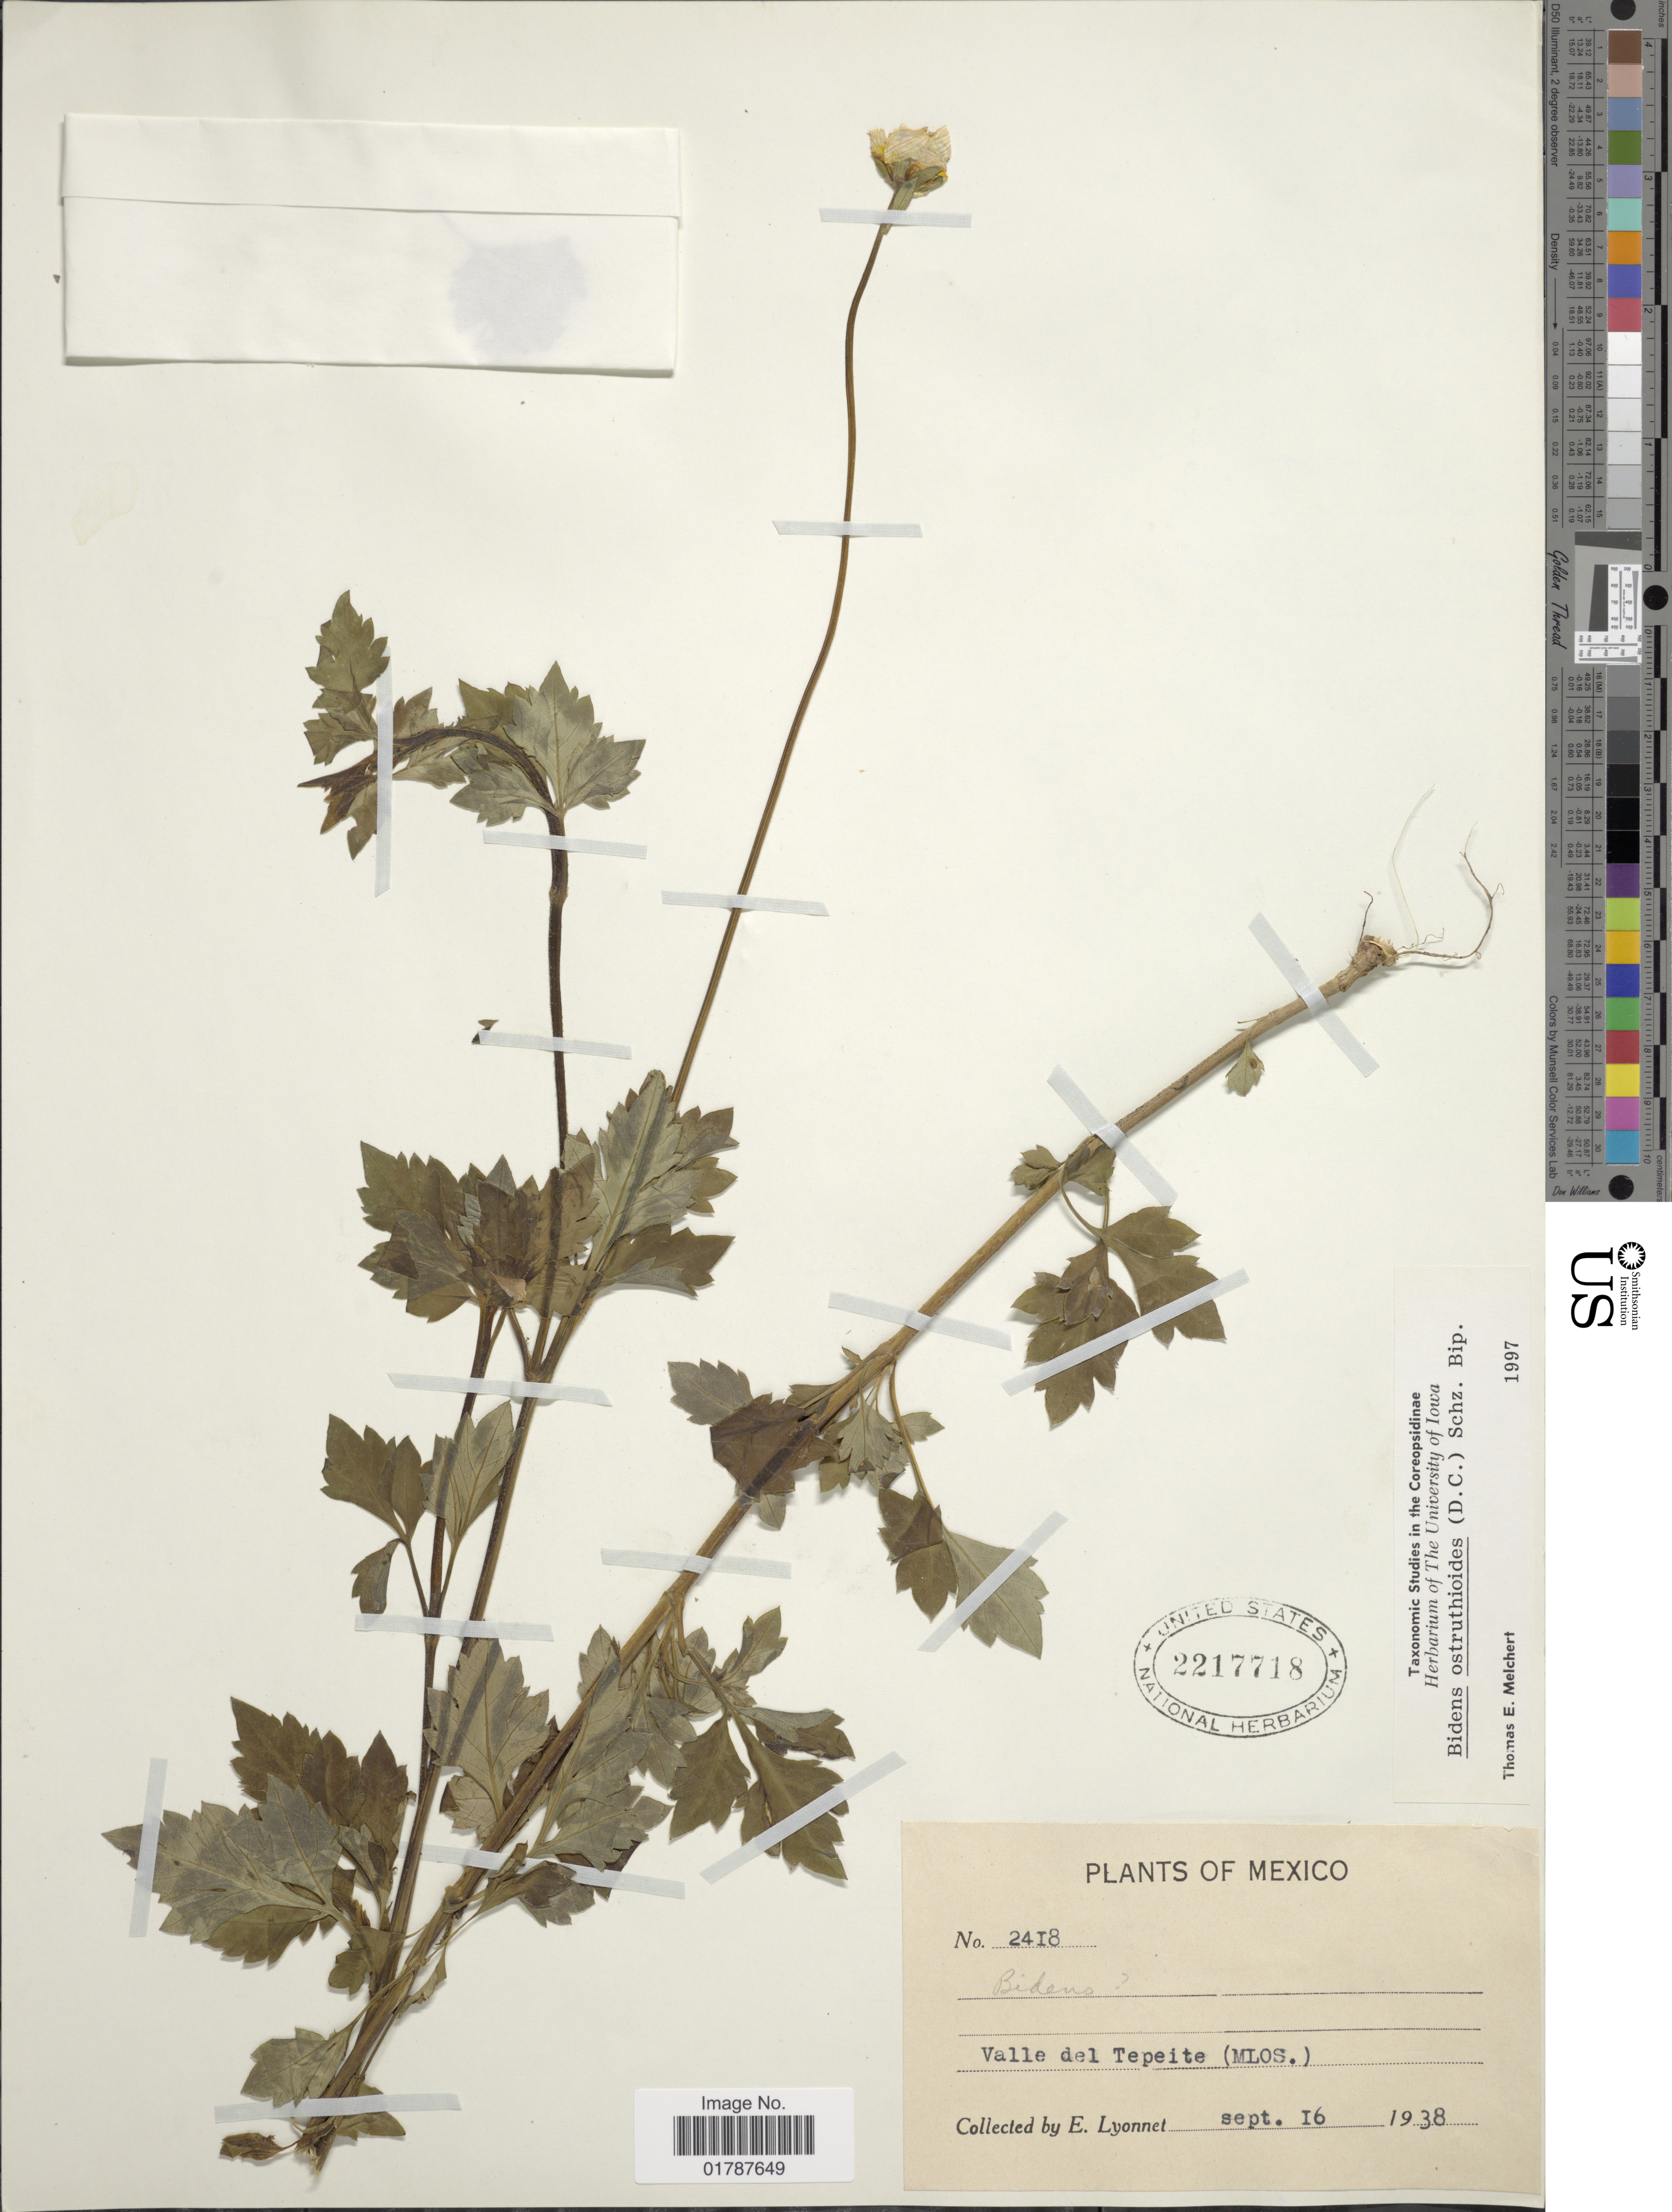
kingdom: Plantae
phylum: Tracheophyta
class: Magnoliopsida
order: Asterales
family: Asteraceae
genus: Bidens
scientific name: Bidens ostruthioides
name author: (DC.) Sch. Bip.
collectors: E. Lyonnet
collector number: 2418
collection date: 1938-09-16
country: Mexico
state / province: Morelos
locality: Valle del Tepeite (Mlos.)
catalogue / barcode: US 2217718